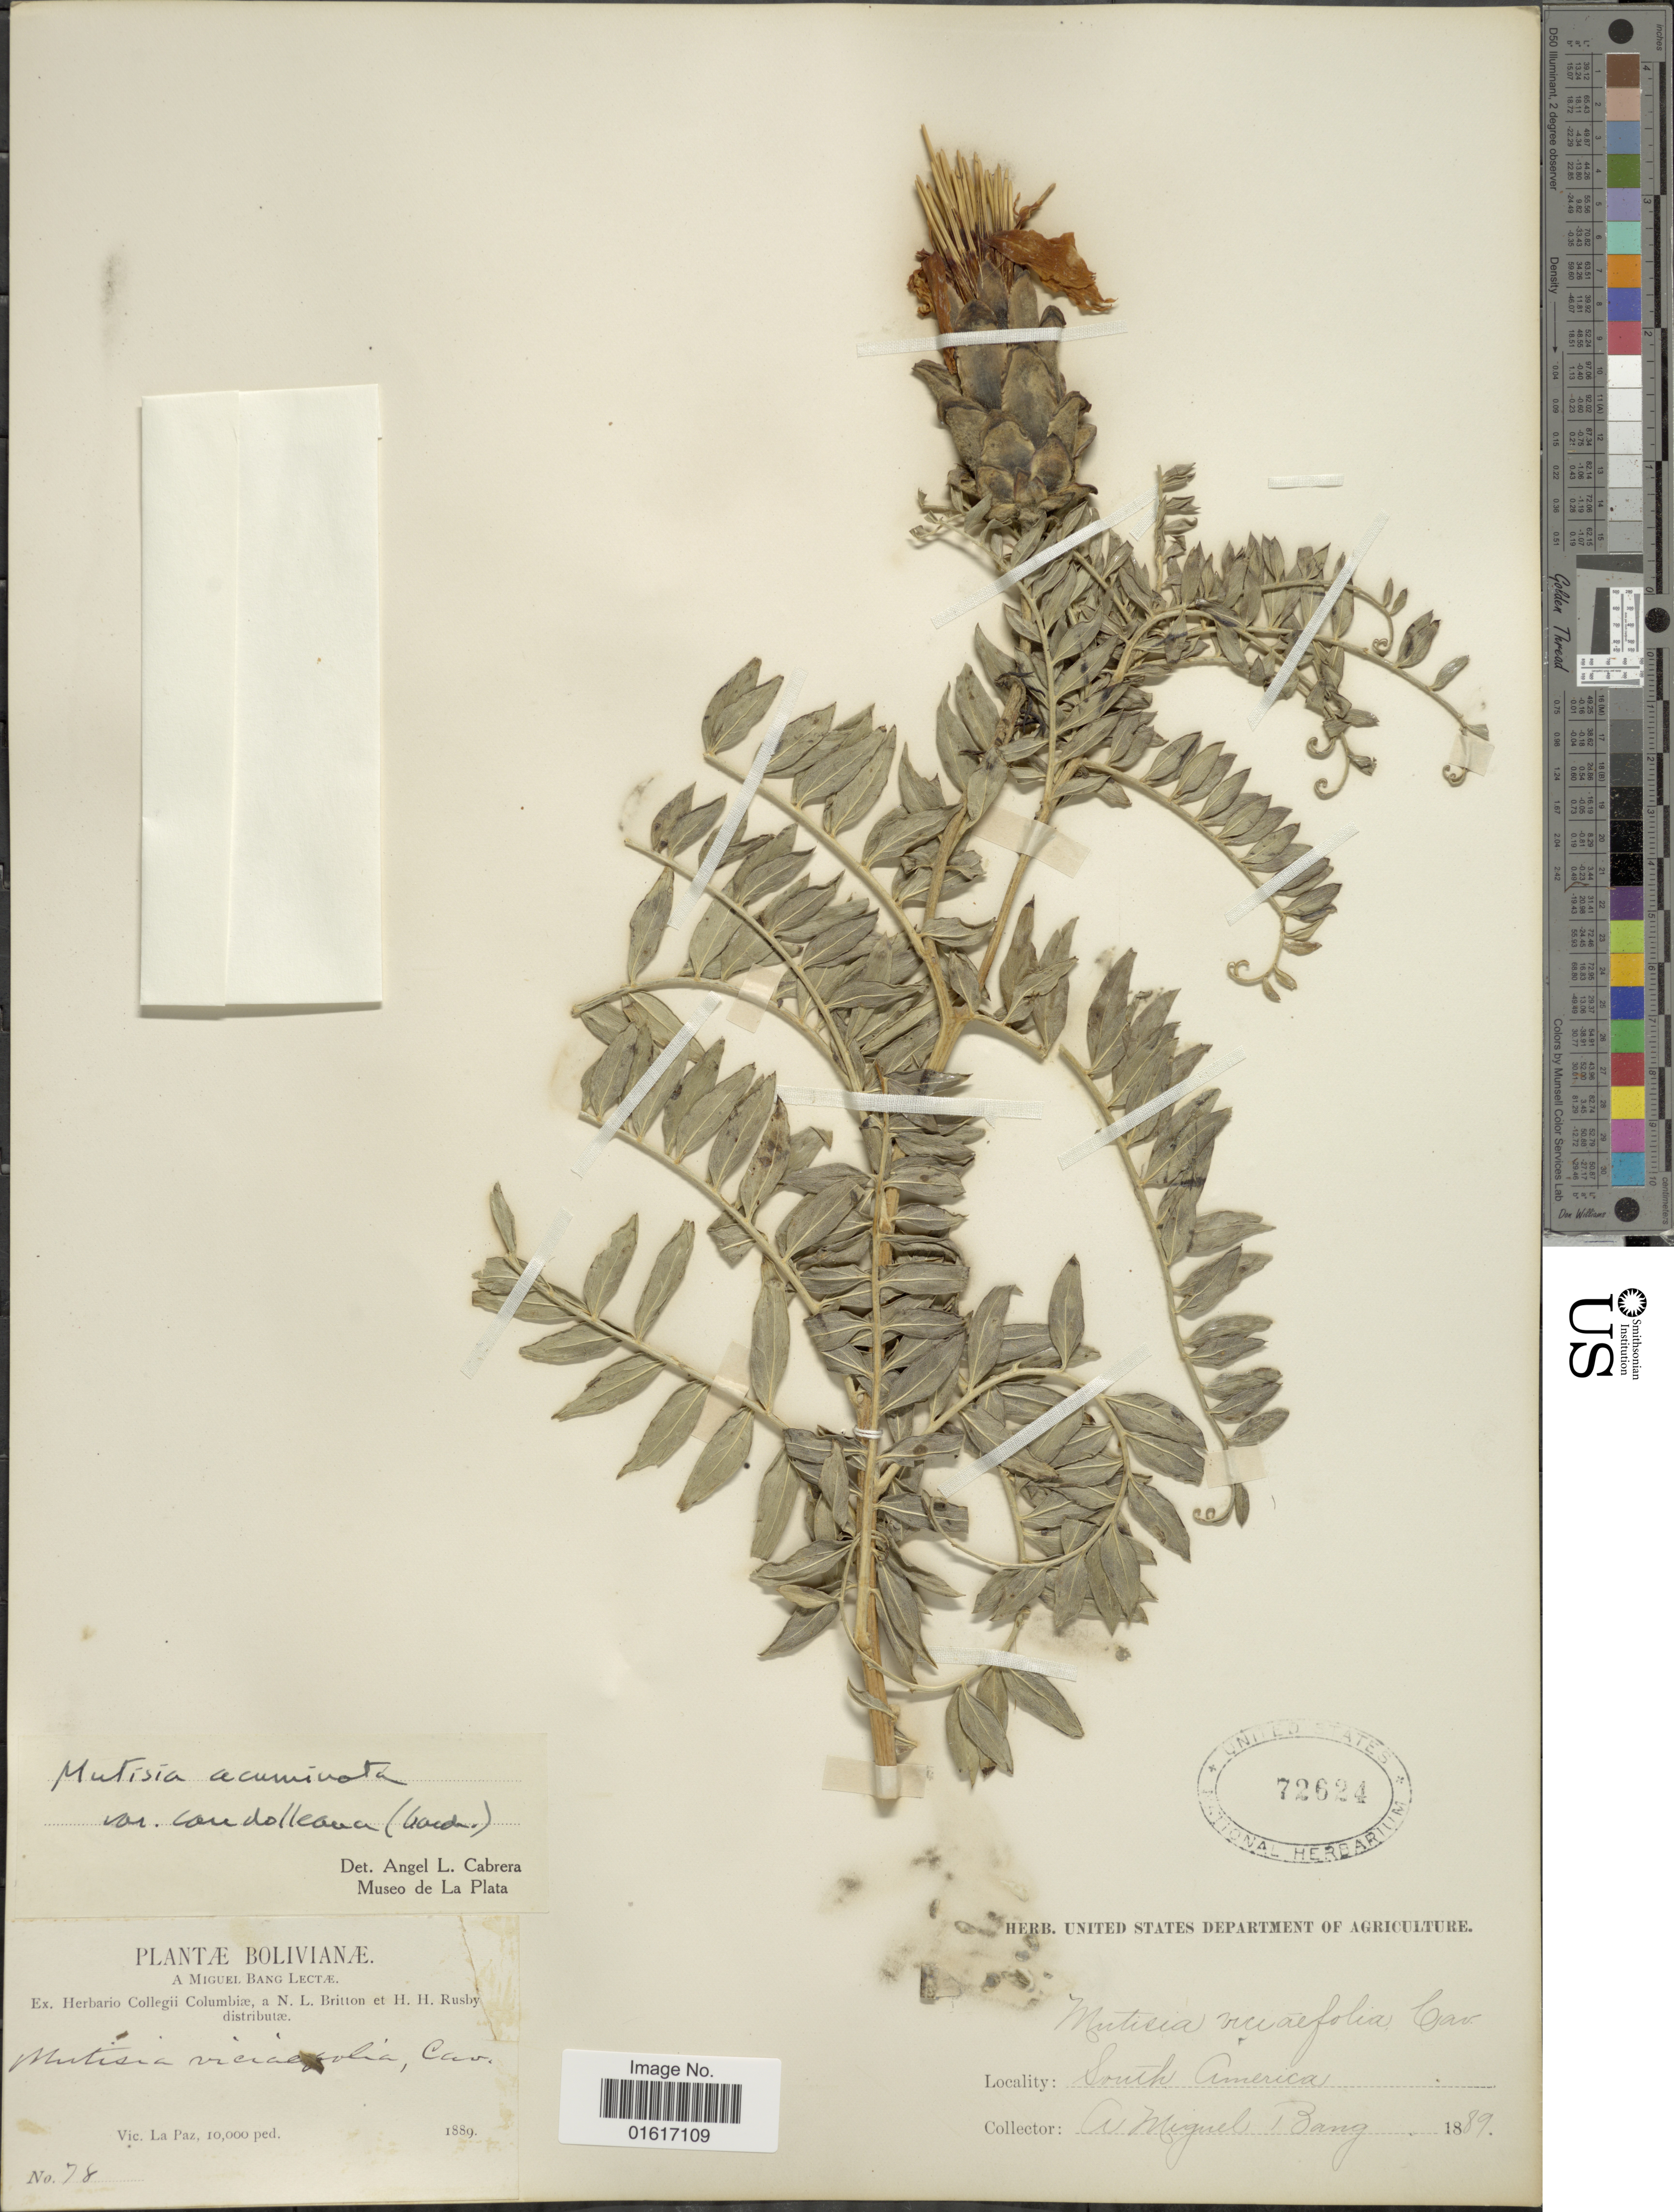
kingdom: Plantae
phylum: Tracheophyta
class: Magnoliopsida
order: Asterales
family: Asteraceae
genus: Mutisia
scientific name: Mutisia acuminata var. candolleana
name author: (Fielding & Gardner) Cabrera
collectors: M. Bang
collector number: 78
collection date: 1889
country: Bolivia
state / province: La Paz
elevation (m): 3048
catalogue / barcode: US 72624